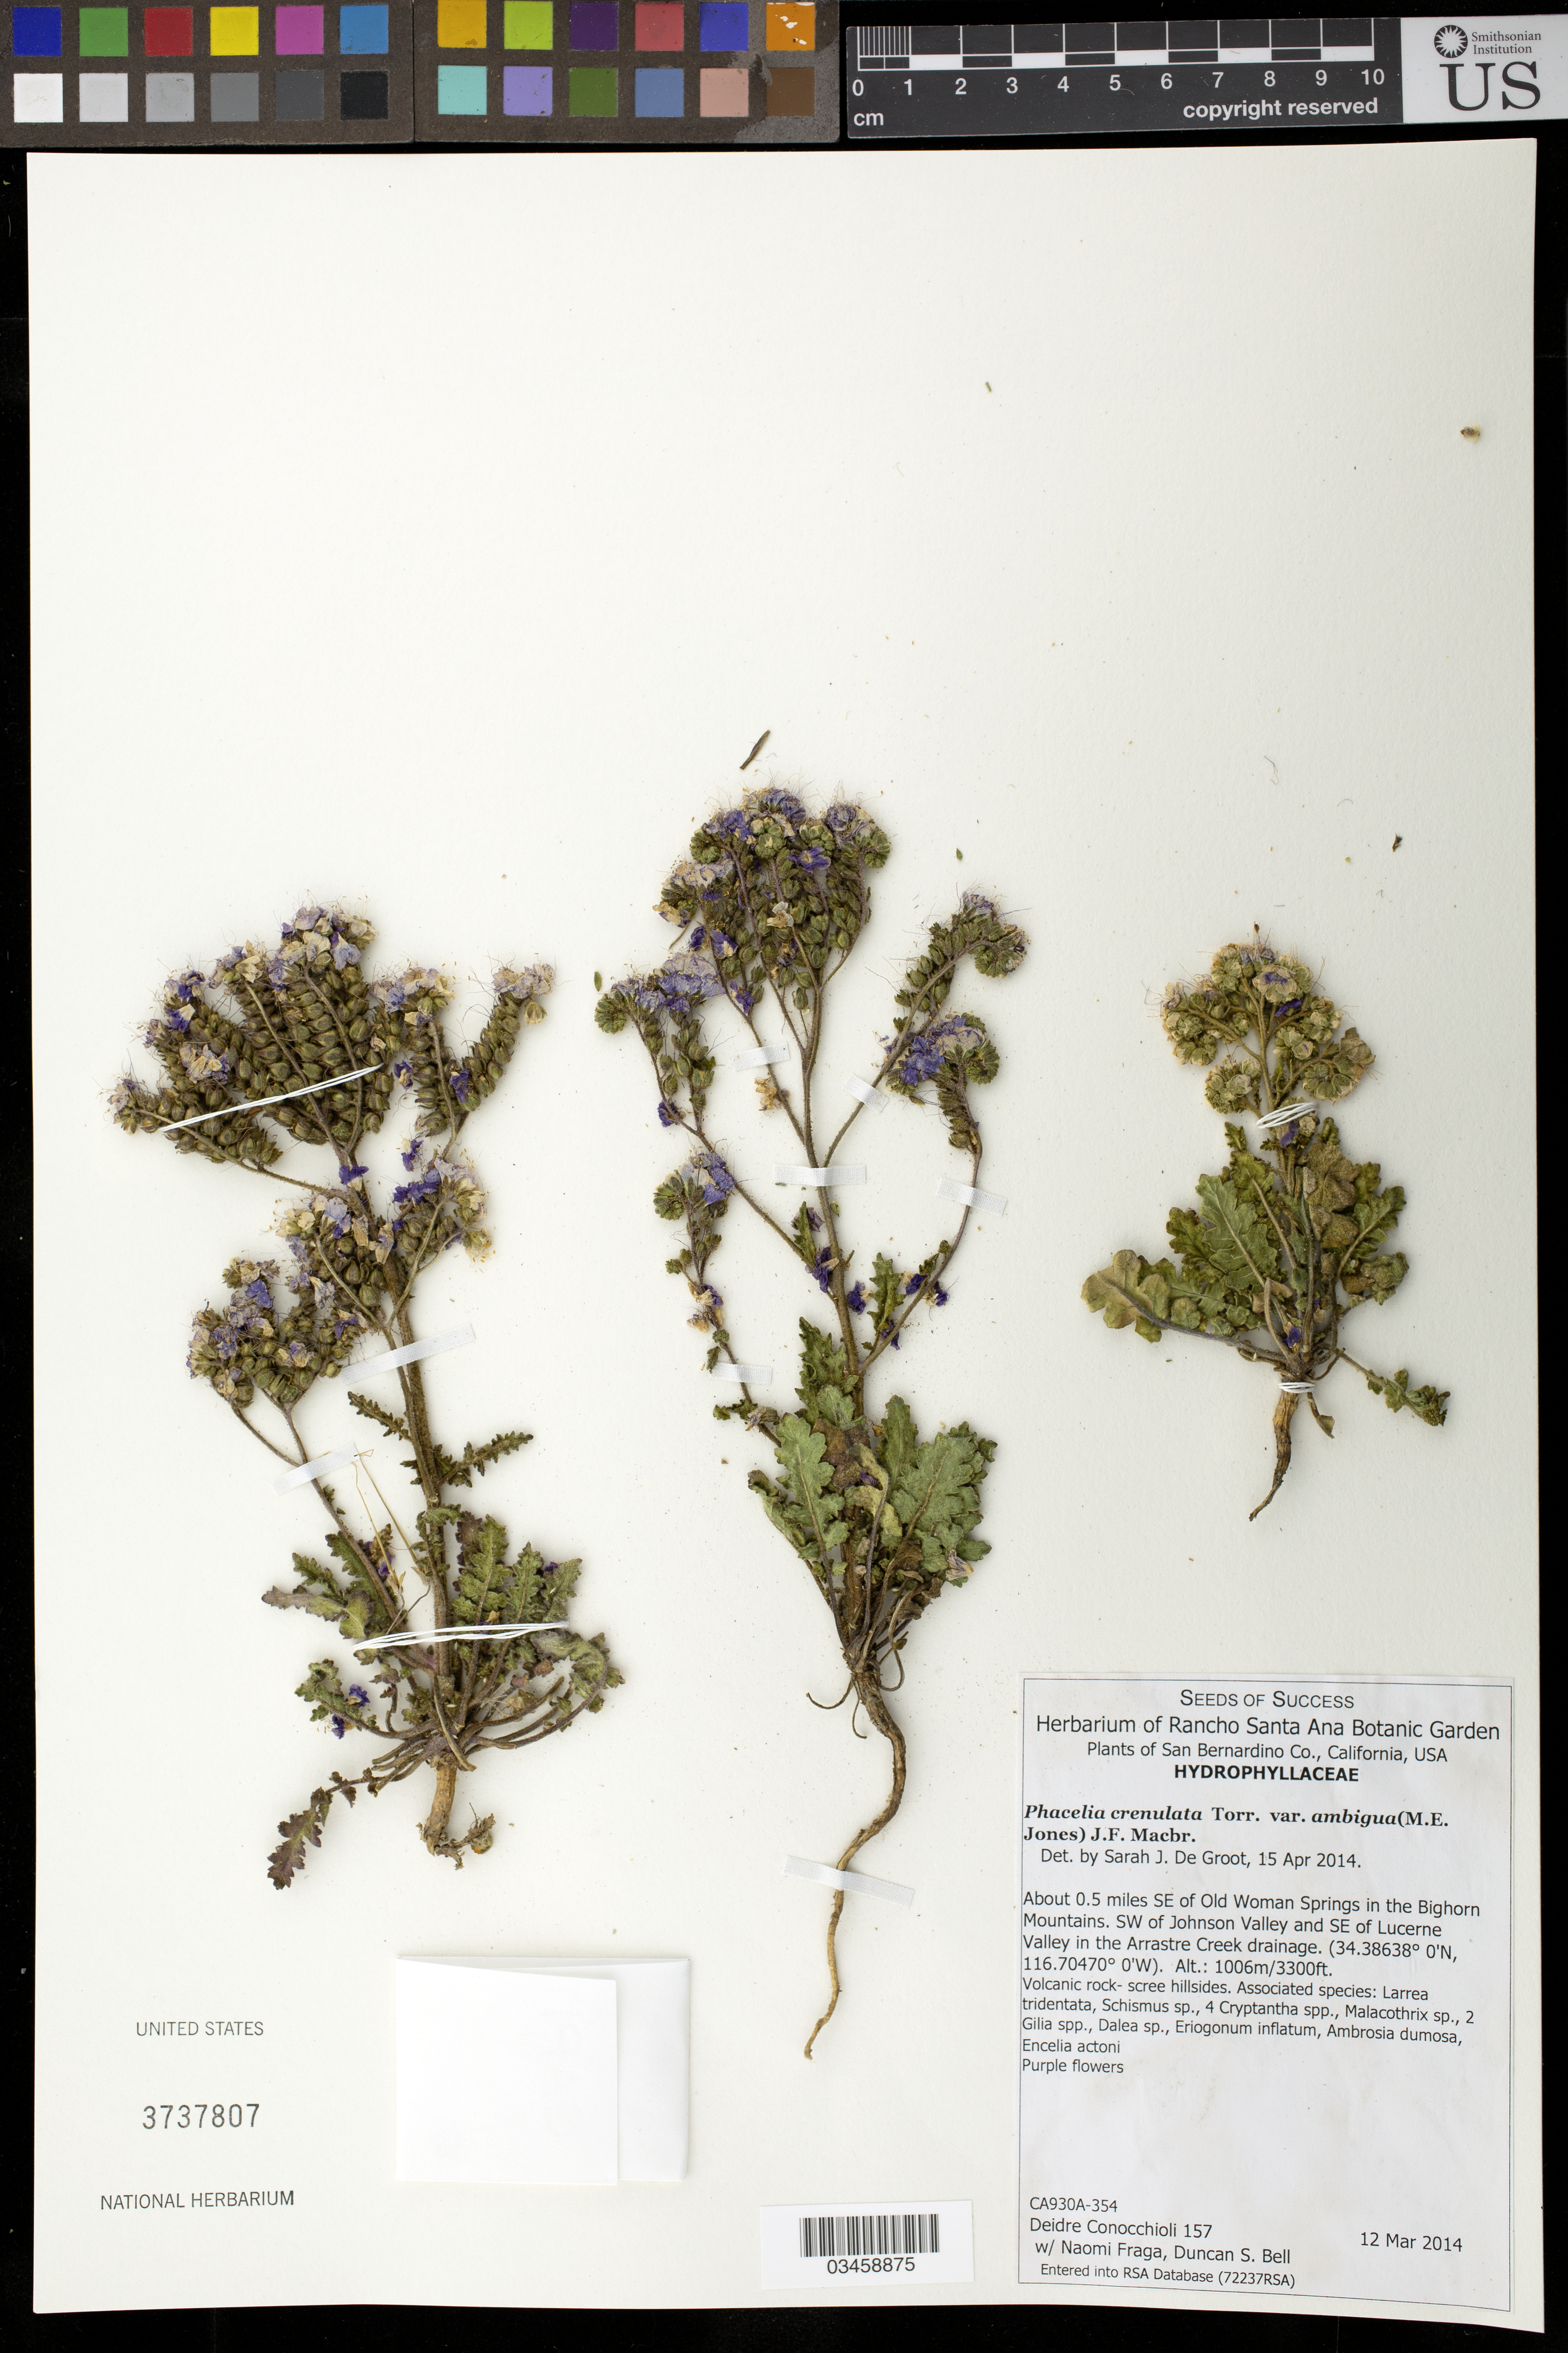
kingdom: Plantae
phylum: Tracheophyta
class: Magnoliopsida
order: Boraginales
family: Hydrophyllaceae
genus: Phacelia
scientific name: Phacelia crenulata var. ambigua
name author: (M.E. Jones) J.F. Macbr.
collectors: D. Conocchioli, D. S. Bell & N. Fraga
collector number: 157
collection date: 2014-03-12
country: United States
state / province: California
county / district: San Bernardino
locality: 0.5 mi. SE of Old Woman Springs in the Bighorn Mts. SW of Johnson Valley and SE of Lucerne Valley in the Arrastre Creek drainage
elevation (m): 1006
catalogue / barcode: US 3737807